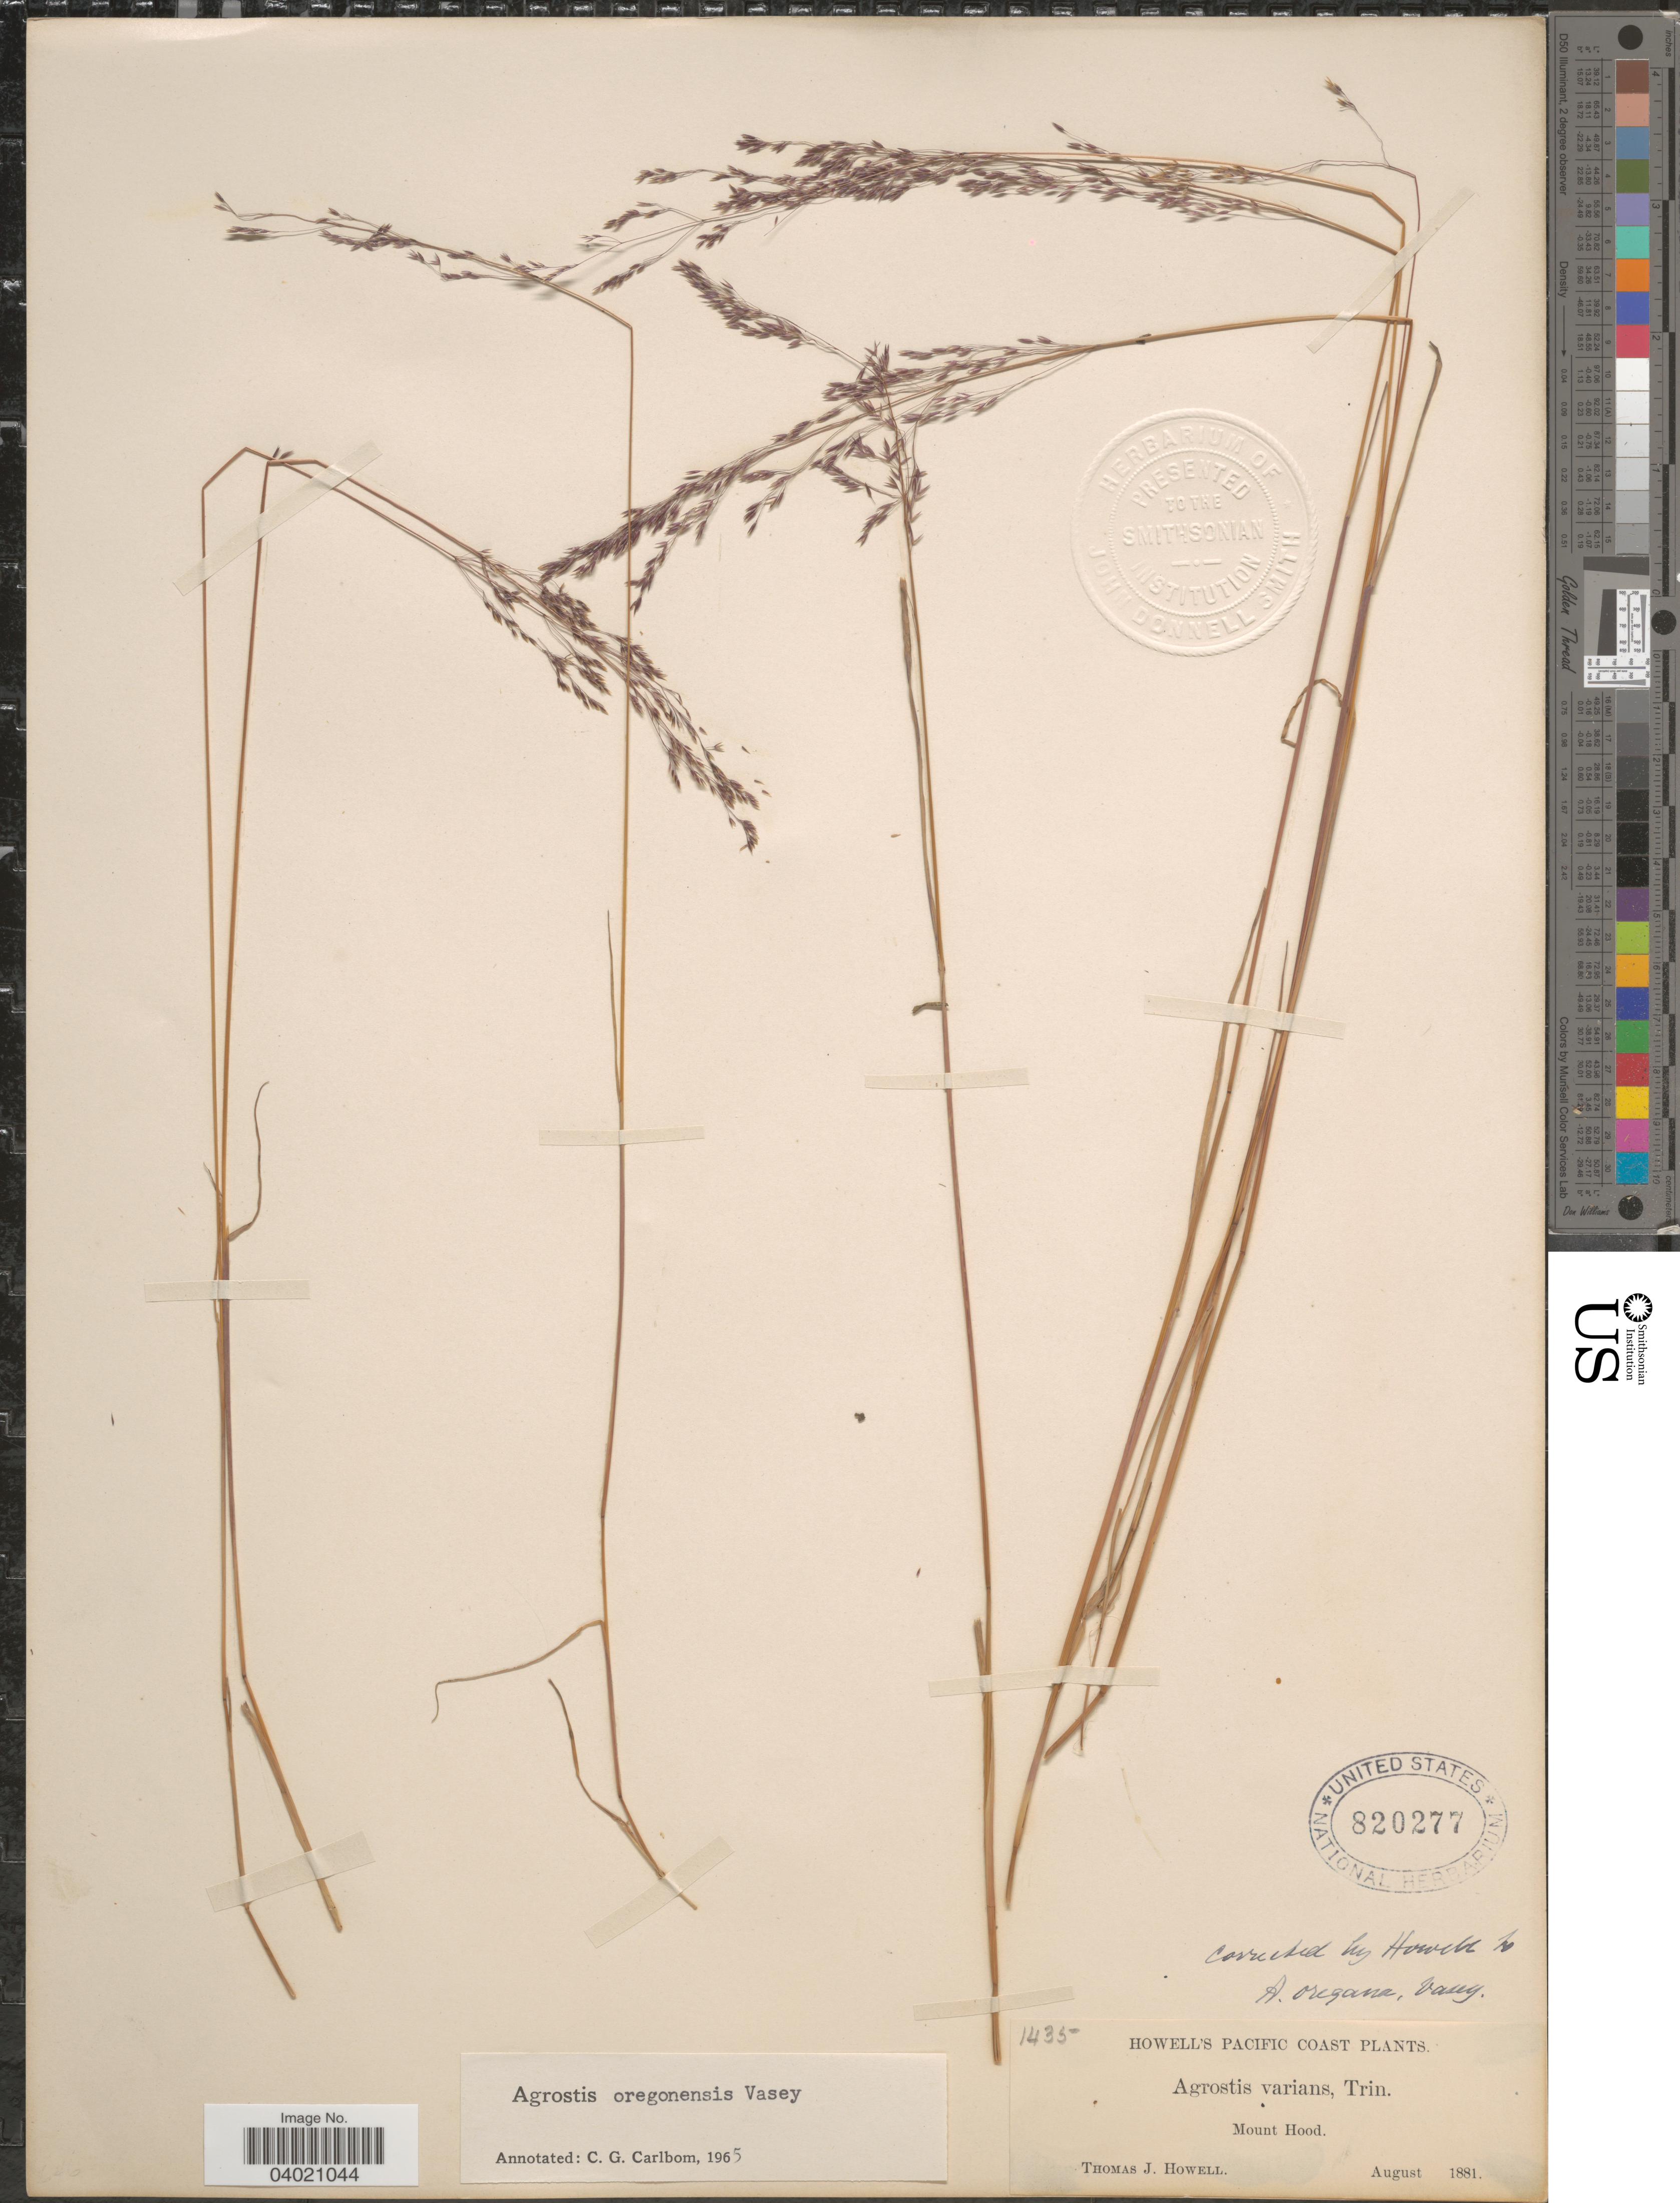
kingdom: Plantae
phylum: Tracheophyta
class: Liliopsida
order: Poales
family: Poaceae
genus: Agrostis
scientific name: Agrostis oregonensis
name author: Vasey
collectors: T. J. Howell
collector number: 1435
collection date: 1881-08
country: United States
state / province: Oregon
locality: Pacific Coast. Mount Hood.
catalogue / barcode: US 820277